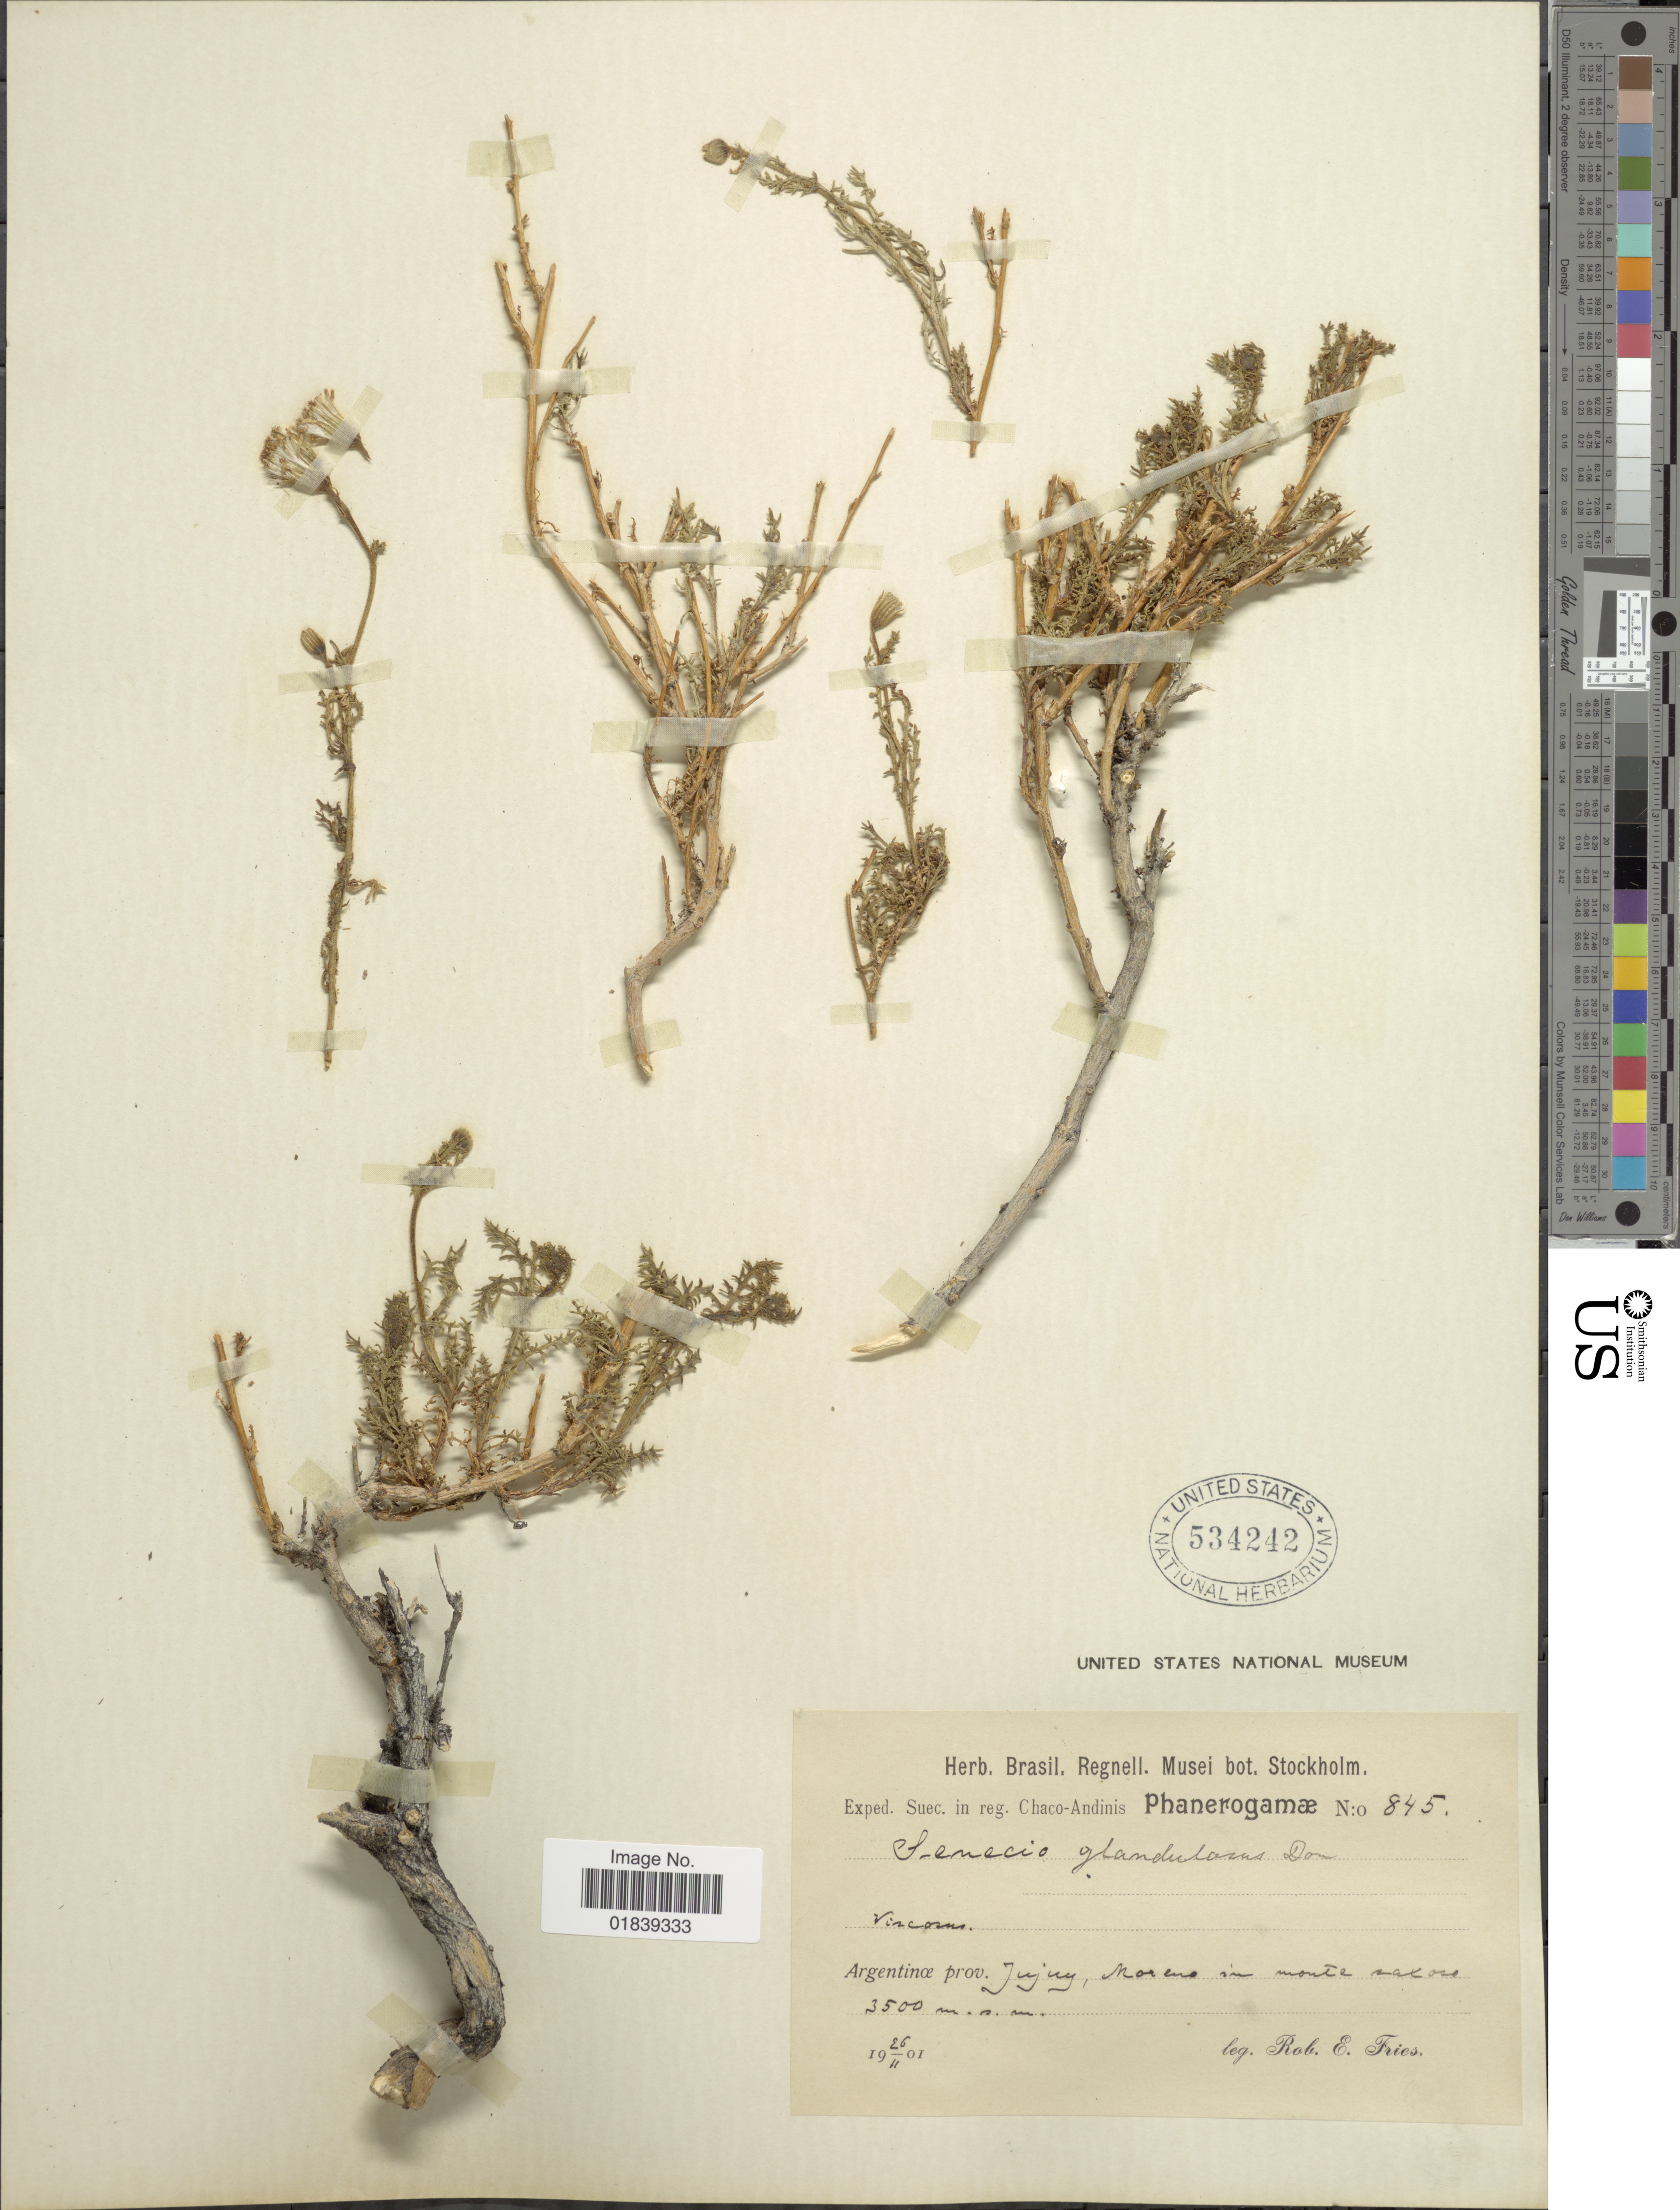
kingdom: Plantae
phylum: Tracheophyta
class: Magnoliopsida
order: Asterales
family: Asteraceae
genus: Senecio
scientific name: Senecio glandulosus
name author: D. Don ex Hook. & Arn.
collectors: R. E. Fries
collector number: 845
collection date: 1901-11-26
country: Argentina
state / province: Jujuy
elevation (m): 3500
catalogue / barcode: US 534242